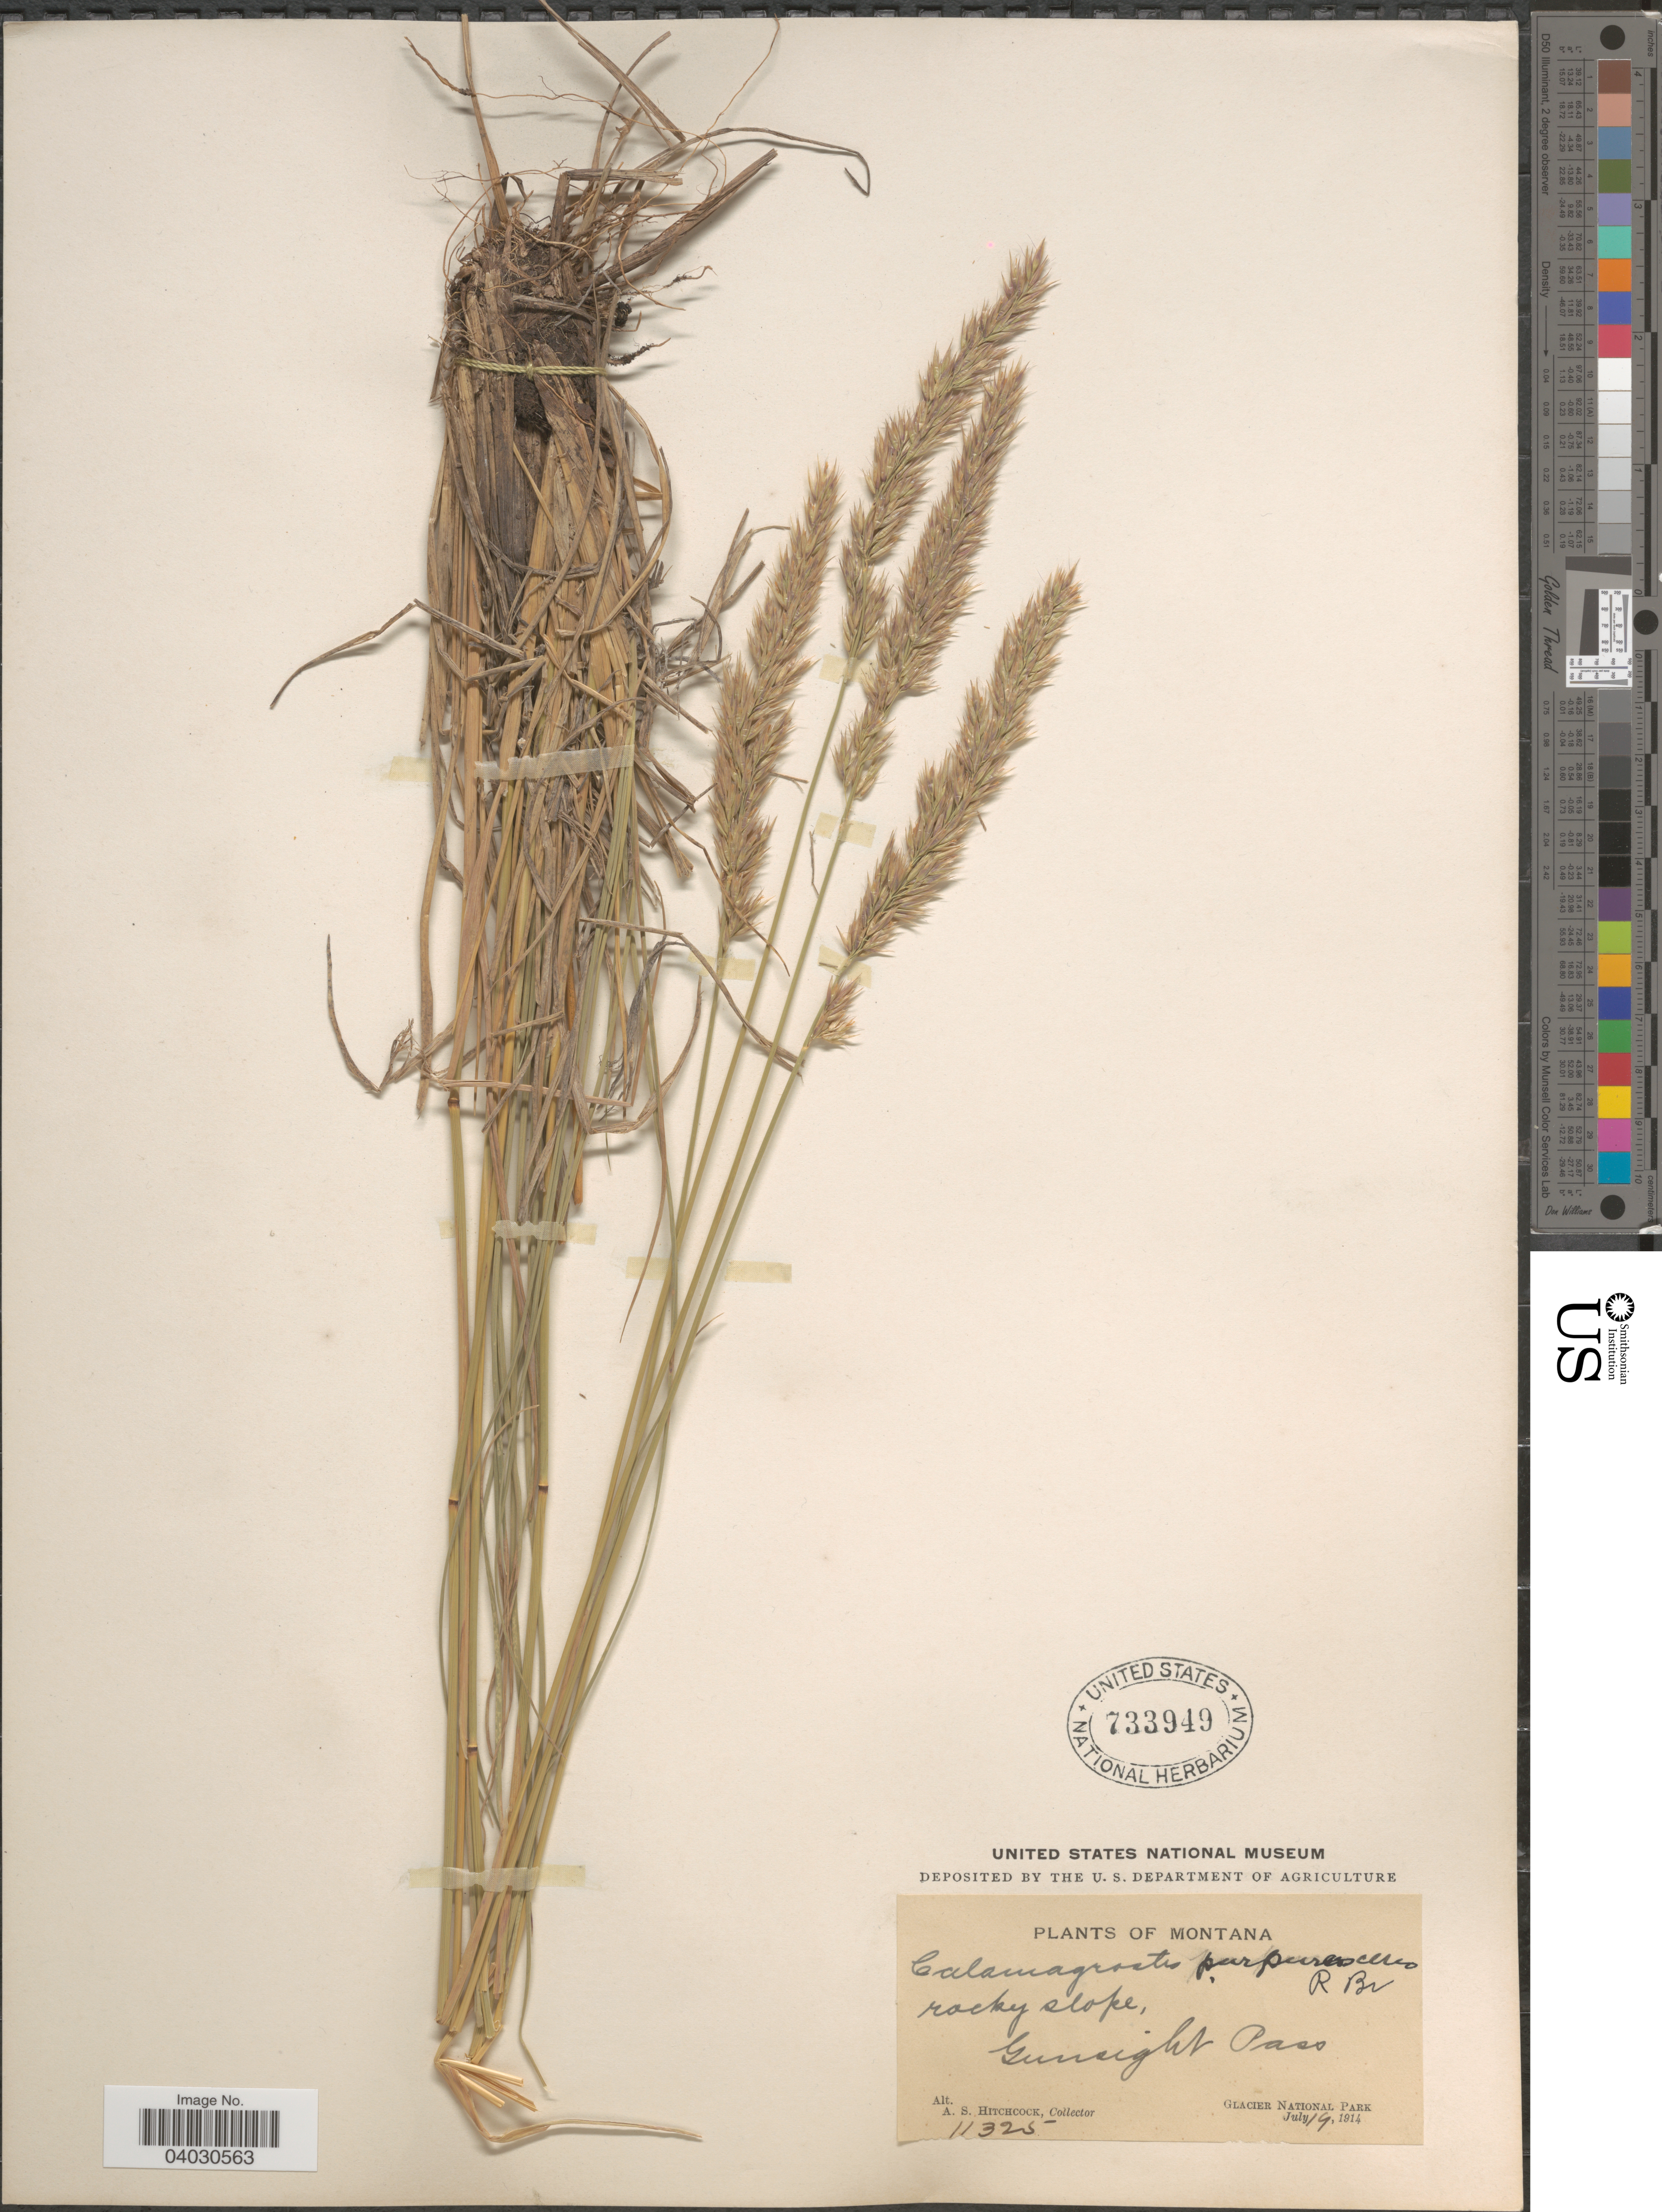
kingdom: Plantae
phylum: Tracheophyta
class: Liliopsida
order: Poales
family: Poaceae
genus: Calamagrostis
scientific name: Calamagrostis purpurascens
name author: R. Br.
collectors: A. S. Hitchcock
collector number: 11325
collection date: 1914-07-19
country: United States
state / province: Montana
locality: Gunsight Pass. Glacier National Park.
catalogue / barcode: US 733949